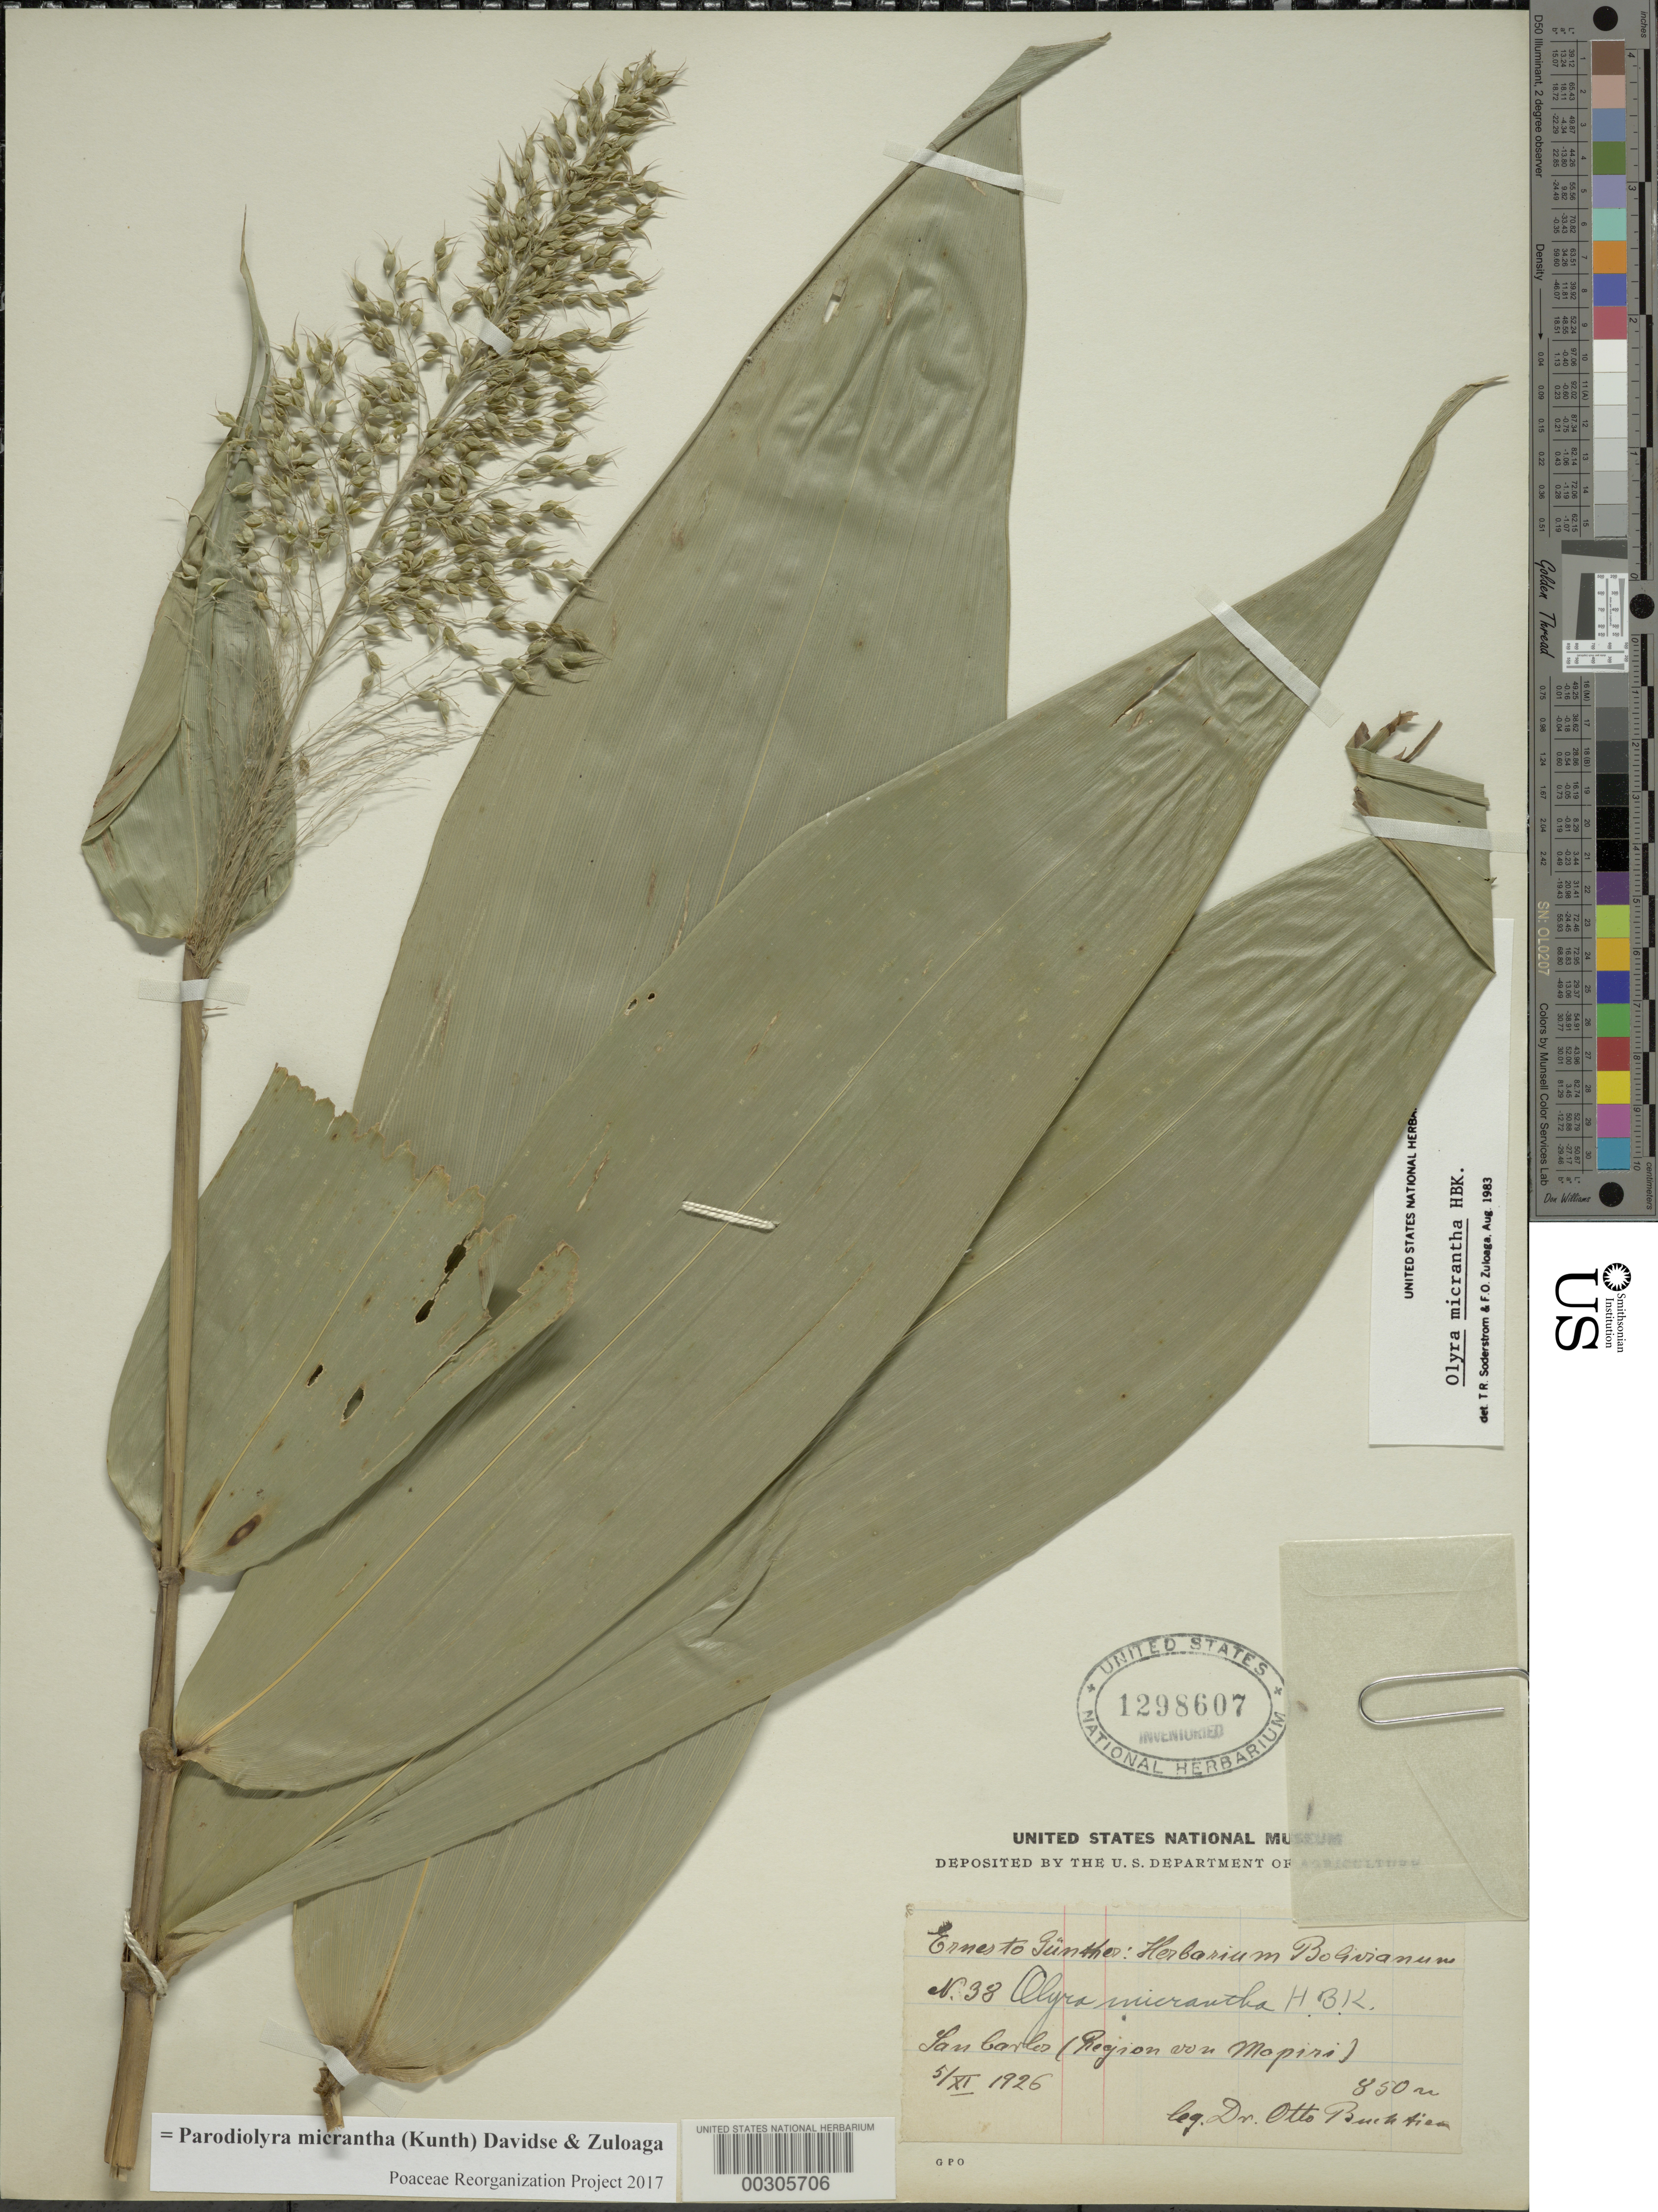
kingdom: Plantae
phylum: Tracheophyta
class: Liliopsida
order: Poales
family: Poaceae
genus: Parodiolyra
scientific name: Parodiolyra micrantha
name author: (Kunth) Davidse & Zuloaga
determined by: Poaceae Reorganization Project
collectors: O. Buchtien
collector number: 38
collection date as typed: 05 Nov 1926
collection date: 1926-11-05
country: Bolivia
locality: San Carlos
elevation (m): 850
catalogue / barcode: US 1298607